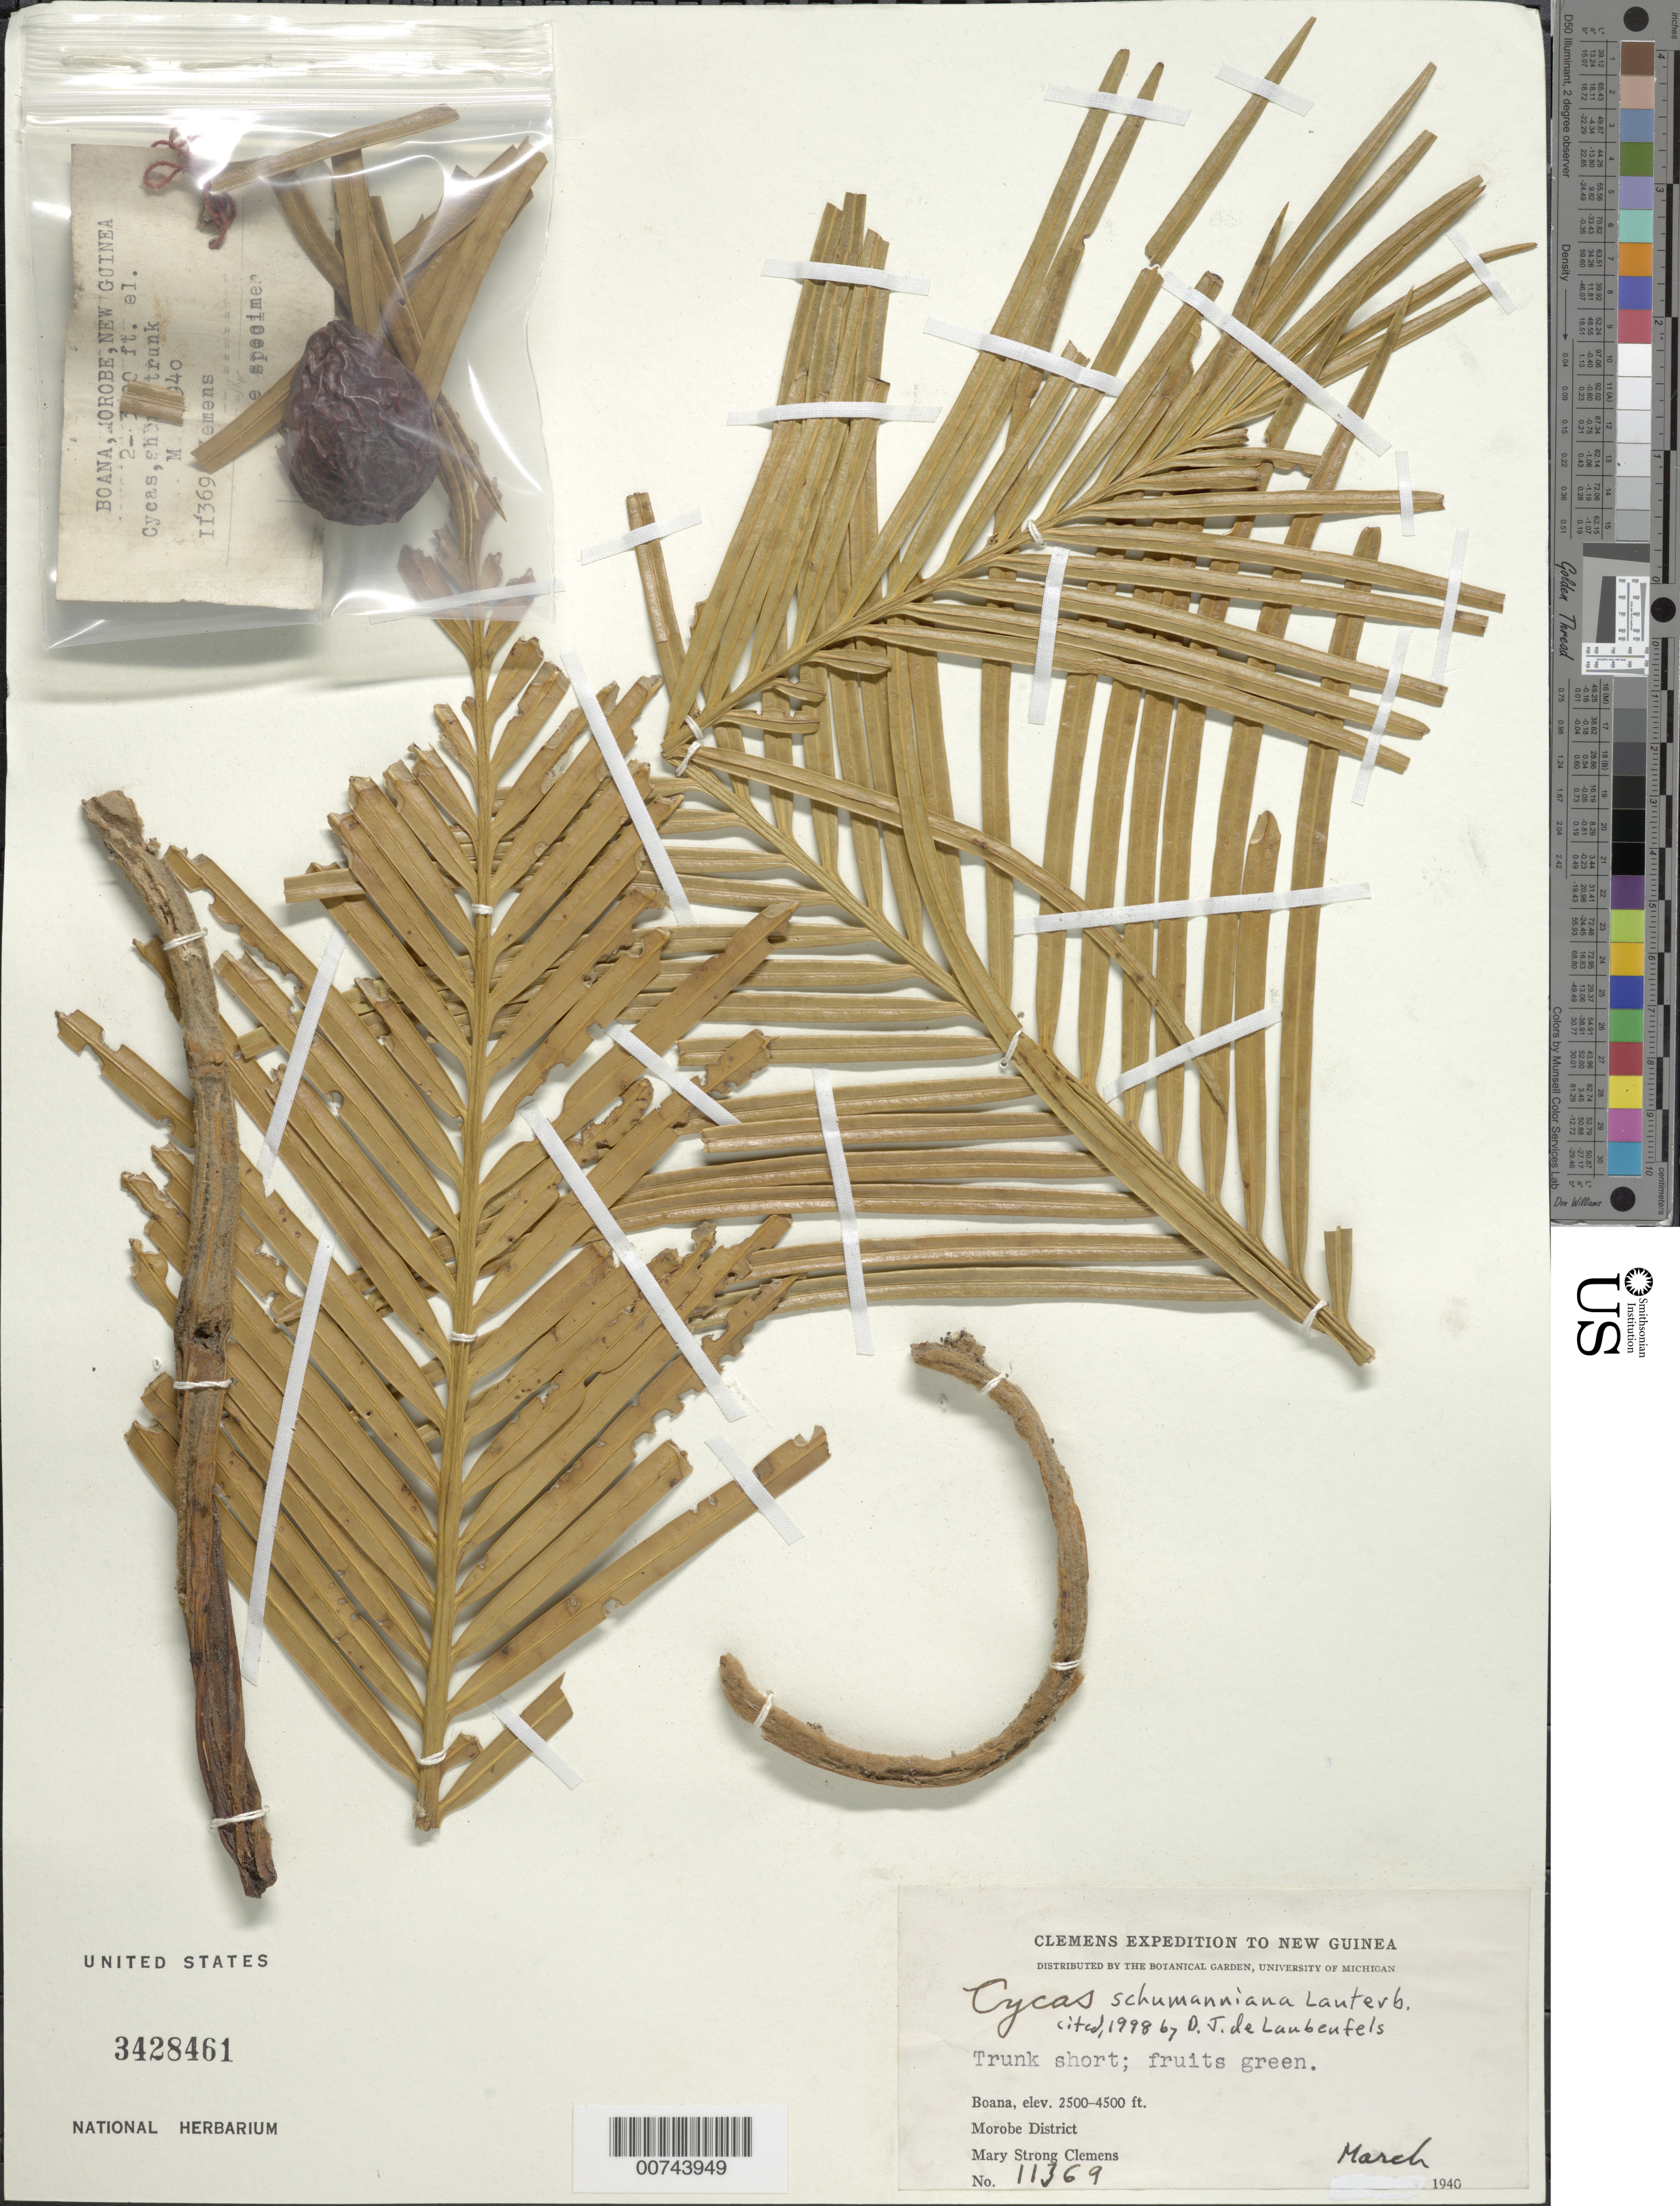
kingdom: Plantae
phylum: Tracheophyta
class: Cycadopsida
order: Cycadales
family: Cycadaceae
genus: Cycas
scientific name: Cycas schumanniana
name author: Lauterb.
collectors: M. S. Clemens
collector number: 11369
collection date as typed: Mar 1940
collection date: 1940-03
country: Papua New Guinea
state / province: Morobe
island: New Guinea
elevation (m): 762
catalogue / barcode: US 3428461